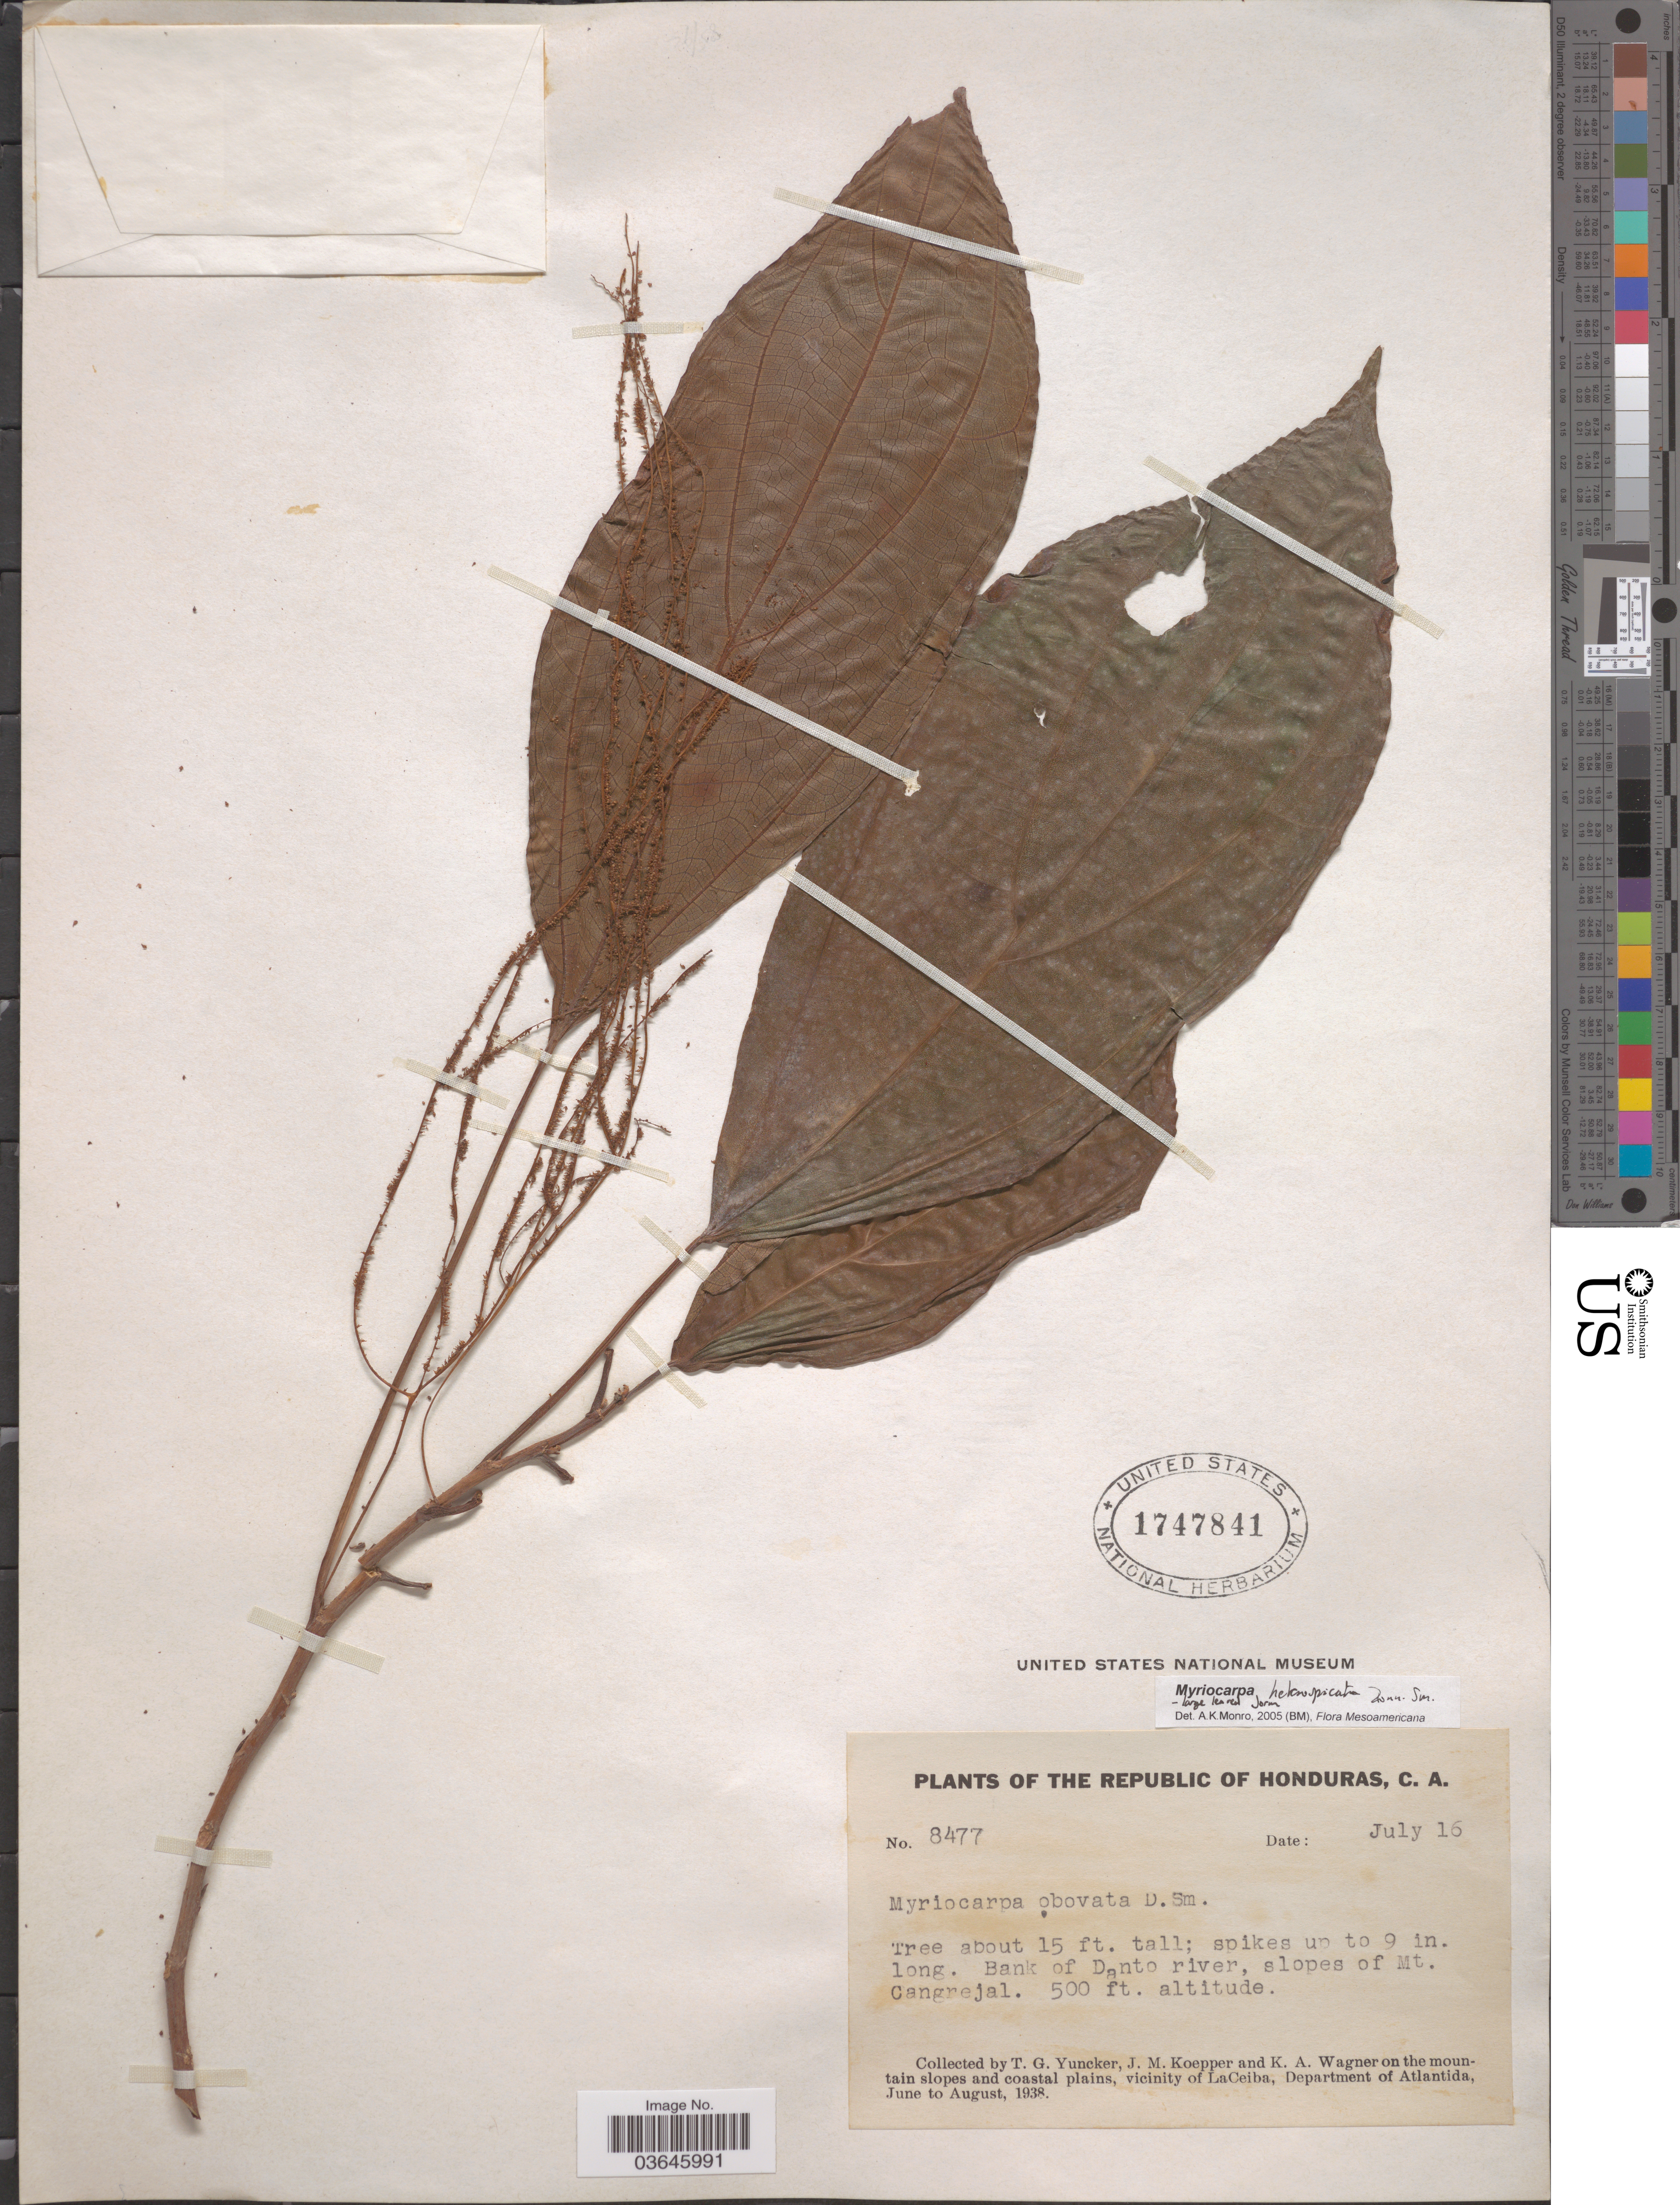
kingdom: Plantae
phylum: Tracheophyta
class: Magnoliopsida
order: Rosales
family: Urticaceae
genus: Myriocarpa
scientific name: Myriocarpa heterostachya Donn. Sm., nom. illeg.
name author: Donn. Sm.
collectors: T. G. Yuncker, J. M. Koepper & K. A. Wagner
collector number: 8477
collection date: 1938-07-16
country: Honduras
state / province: Atlantida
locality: Bank of Danto river, slopes of Mt. Cangrejal. On the mountain slopes and coastal plains, vicinity of LaCeiba, Department of Atlantida.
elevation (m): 152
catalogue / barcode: US 1747841